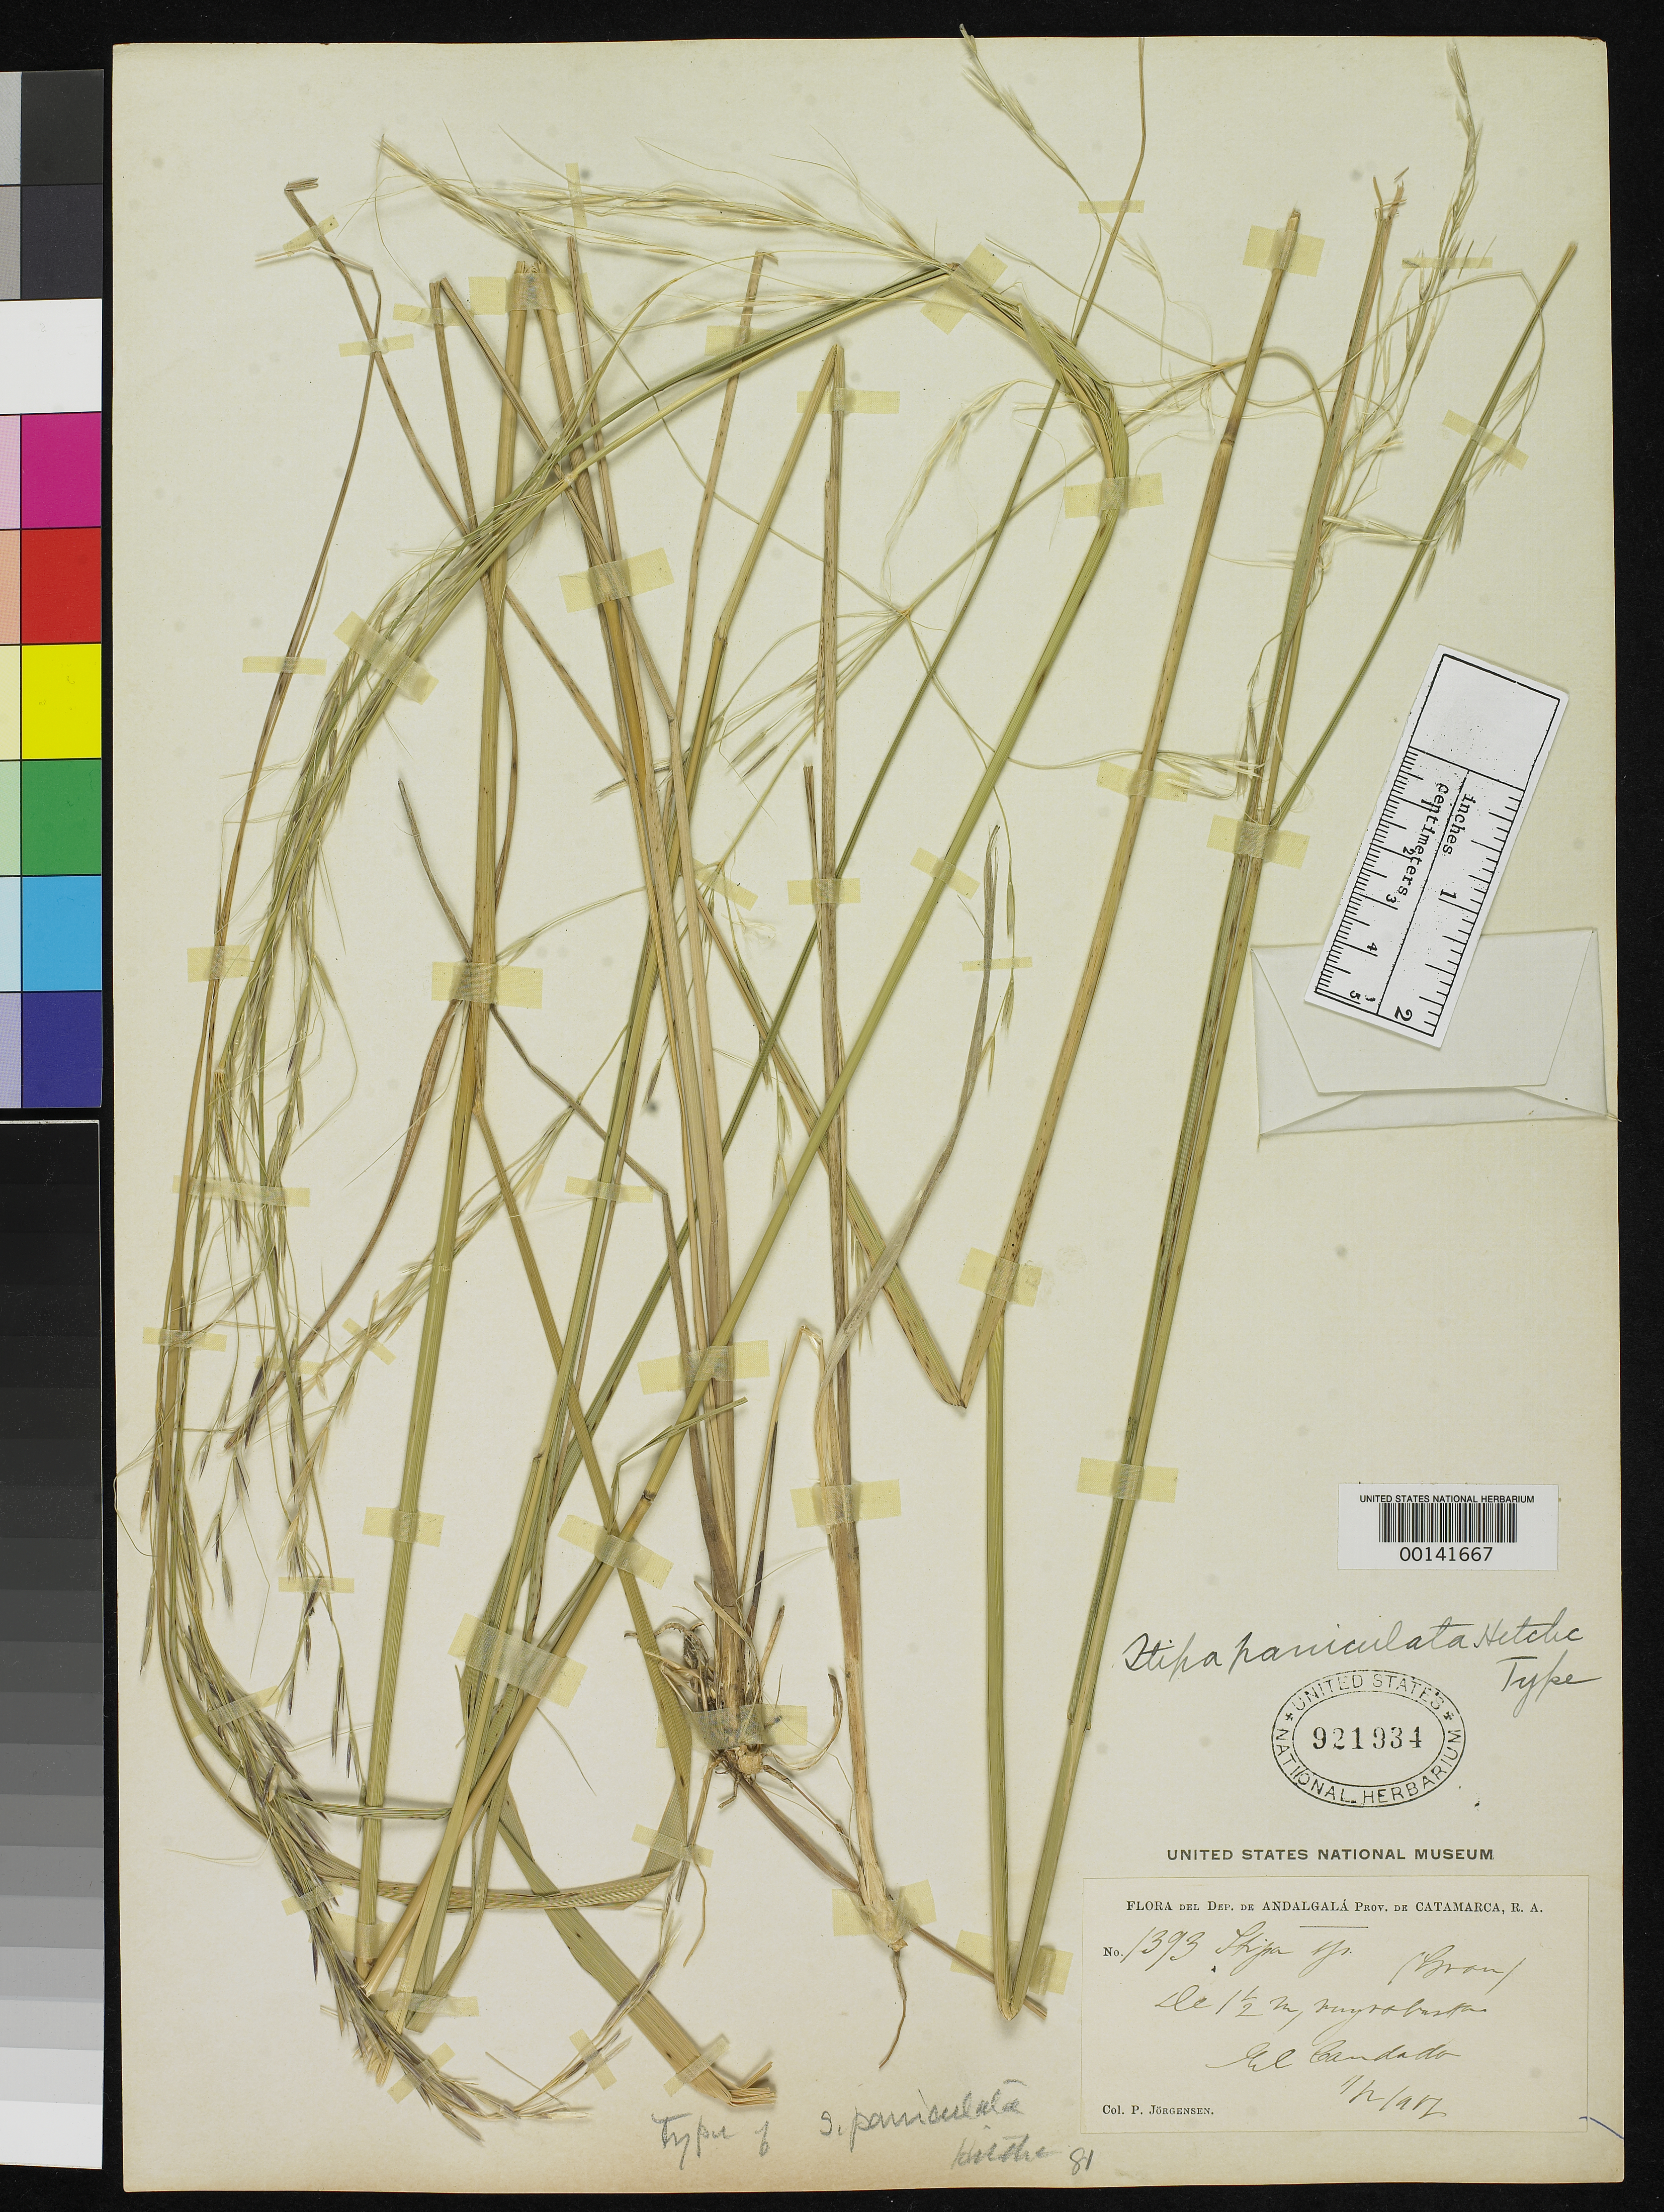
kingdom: Plantae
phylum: Tracheophyta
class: Liliopsida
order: Poales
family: Poaceae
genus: Stipa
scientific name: Stipa paniculata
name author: Hitchc.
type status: Holotype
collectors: P. Jorgensen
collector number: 1393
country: Argentina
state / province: Catamarca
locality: El Candado.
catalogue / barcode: US 921934